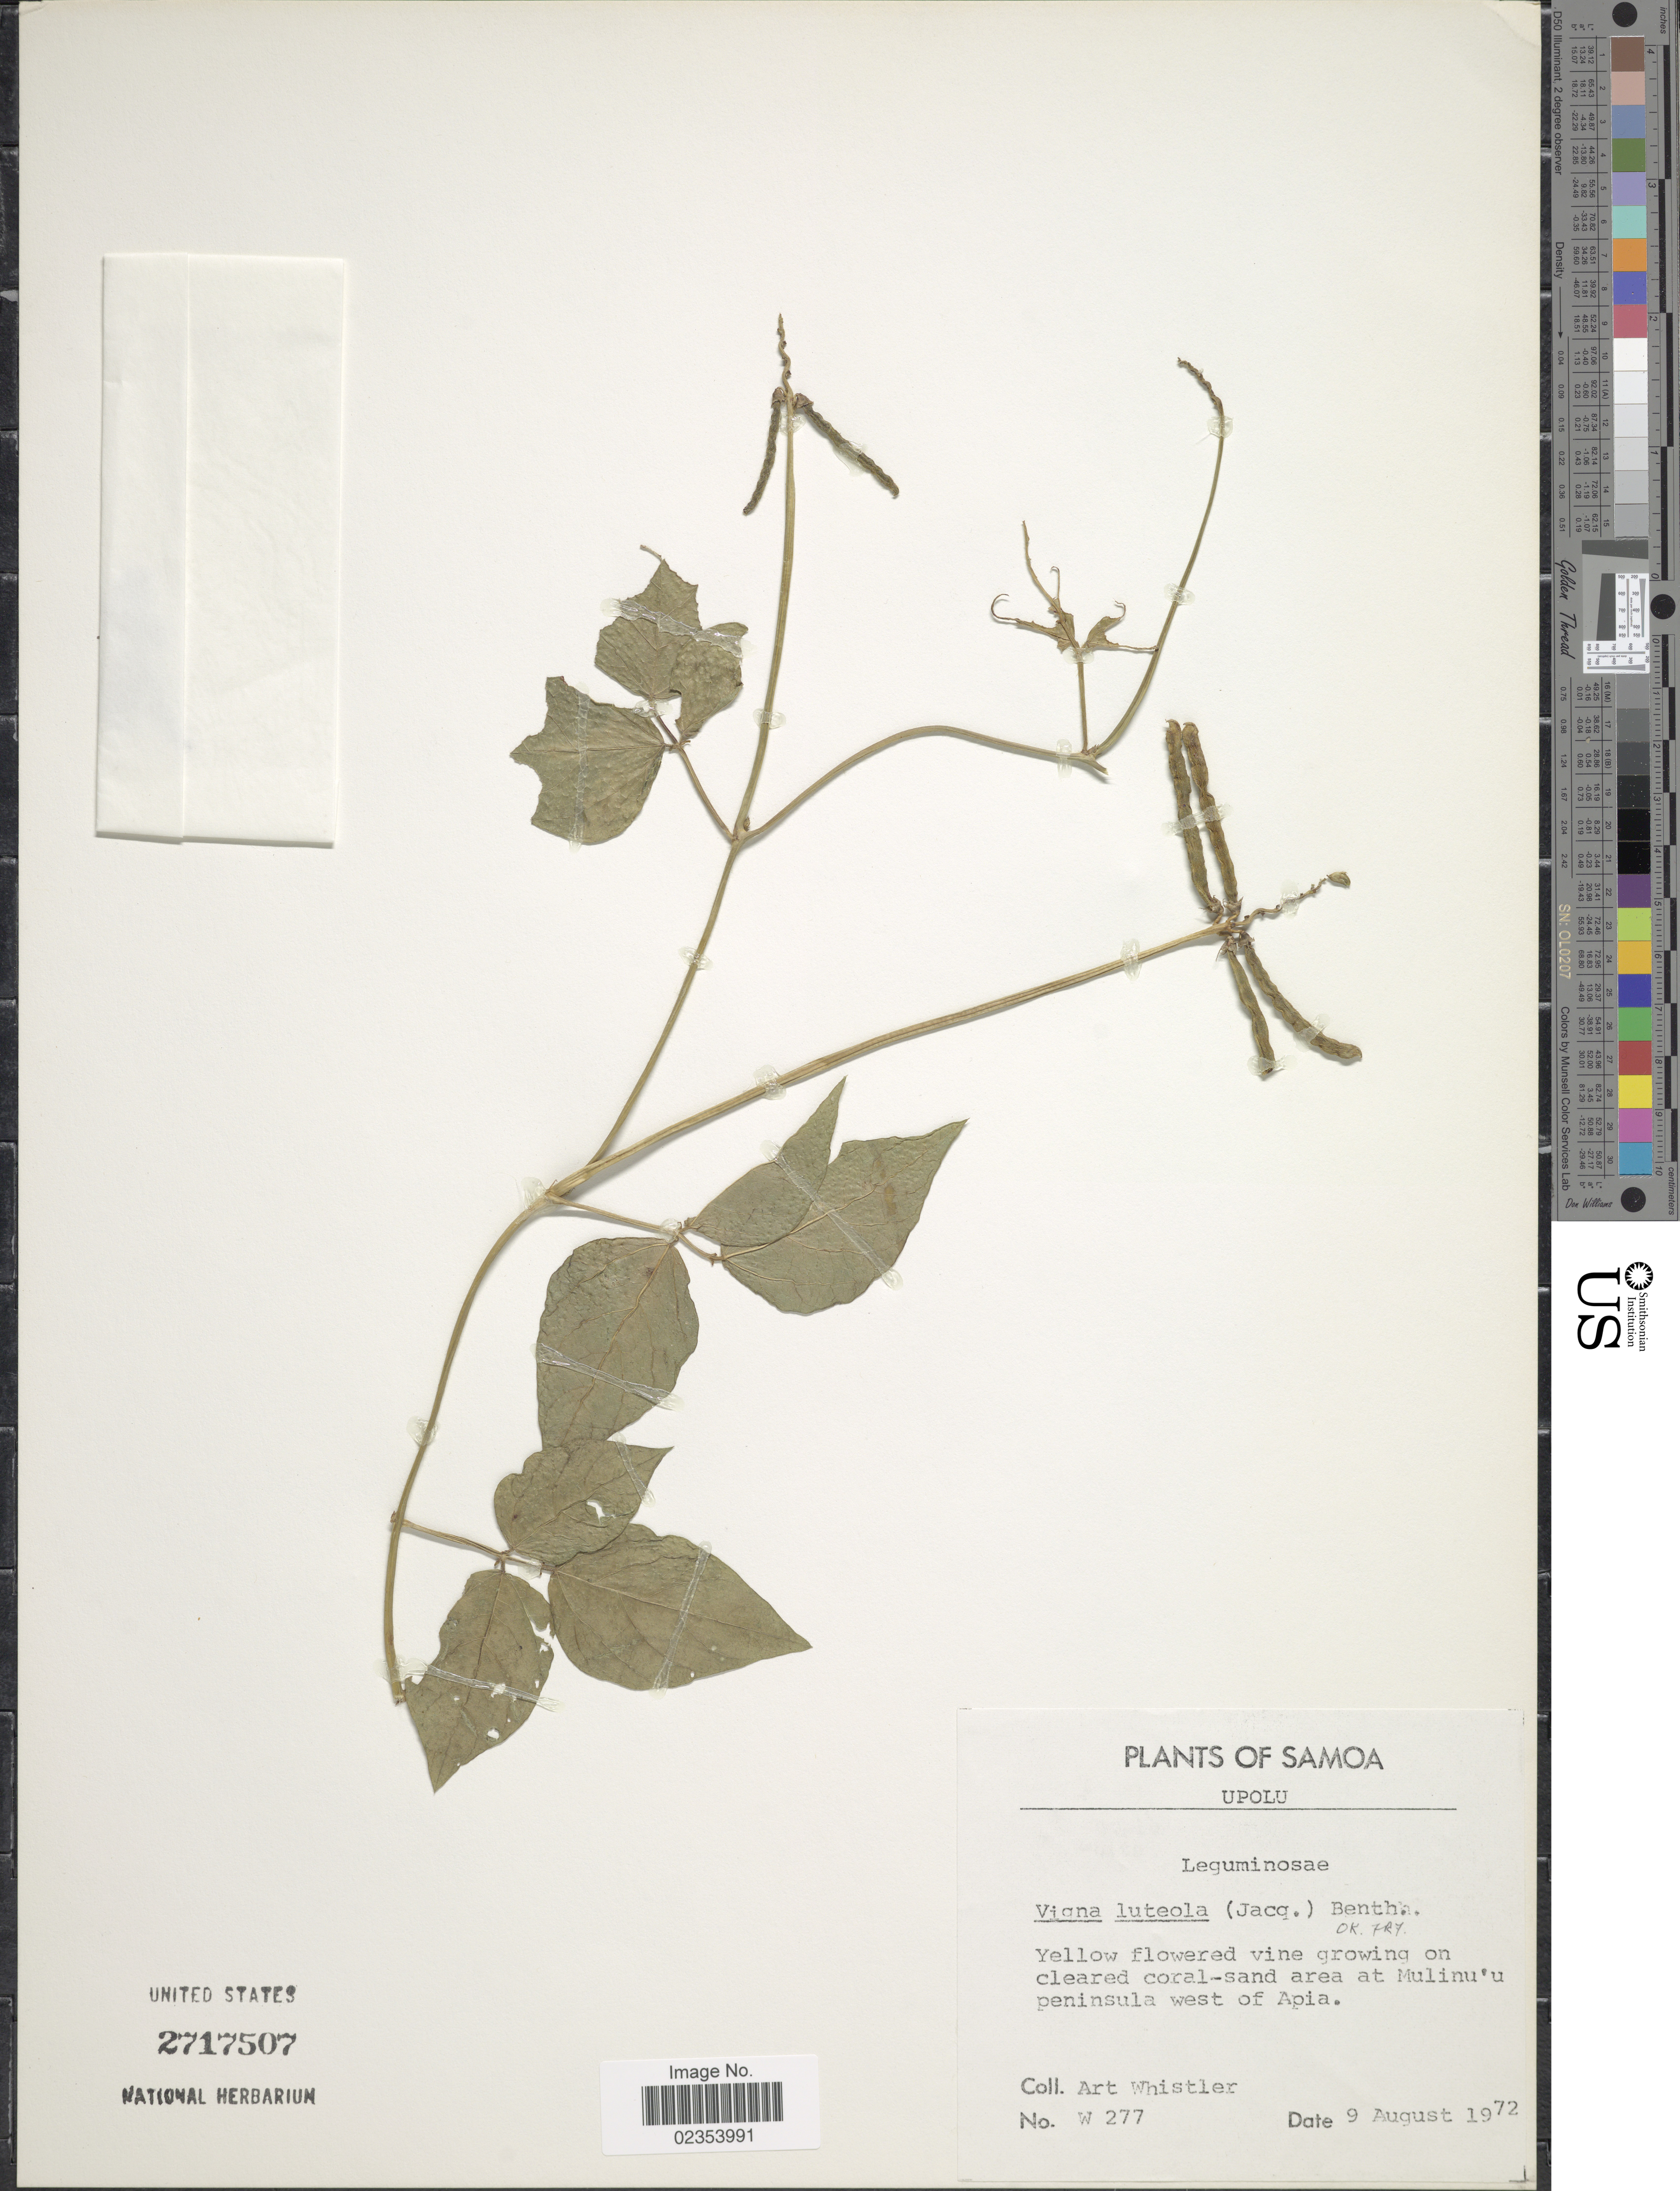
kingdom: Plantae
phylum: Tracheophyta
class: Magnoliopsida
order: Fabales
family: Fabaceae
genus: Vigna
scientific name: Vigna luteola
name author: (Jacq.) Benth.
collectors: A. Whistler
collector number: W 277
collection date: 1972-08-09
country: Samoa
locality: Samoa. Upolu. Mulinu'u peninsula west of Apia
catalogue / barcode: US 2717507